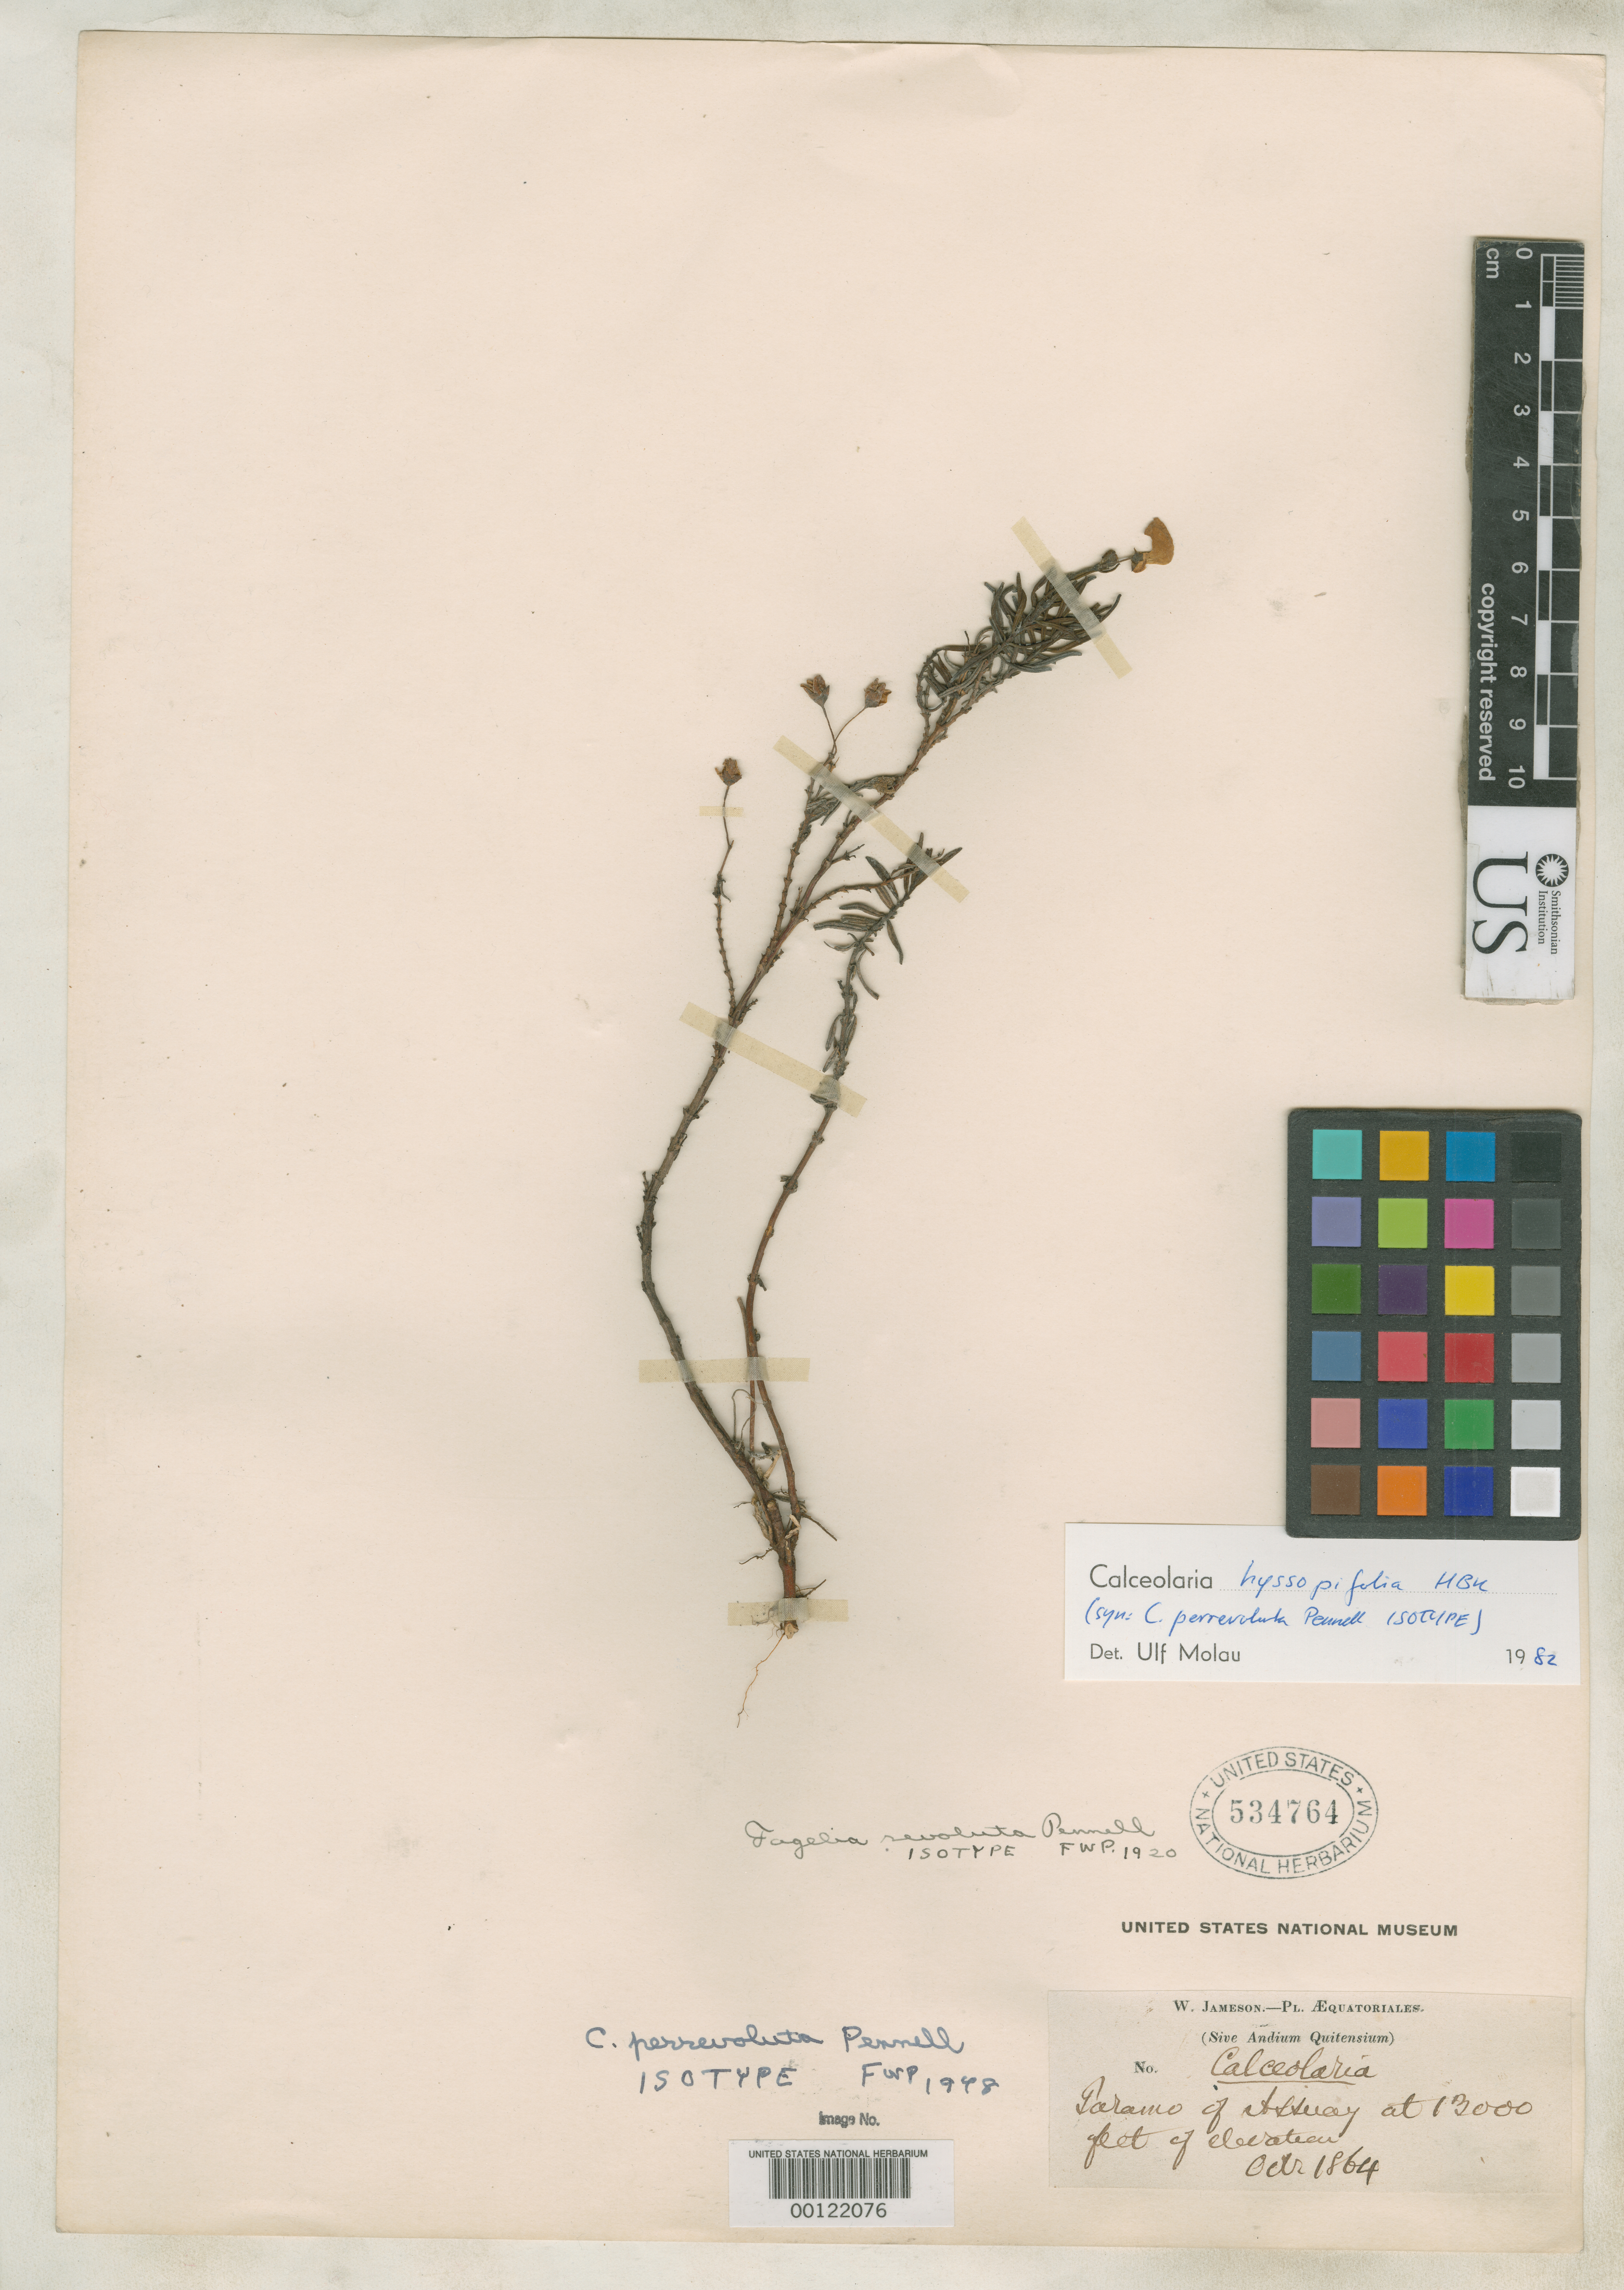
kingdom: Plantae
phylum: Tracheophyta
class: Magnoliopsida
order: Lamiales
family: Calceolariaceae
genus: Calceolaria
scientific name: Calceolaria perrevoluta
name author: Pennell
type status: Isotype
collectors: W. Jameson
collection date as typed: Oct 1864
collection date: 1864-10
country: Ecuador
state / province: Azuay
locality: Paramo.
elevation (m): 396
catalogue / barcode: US 534764